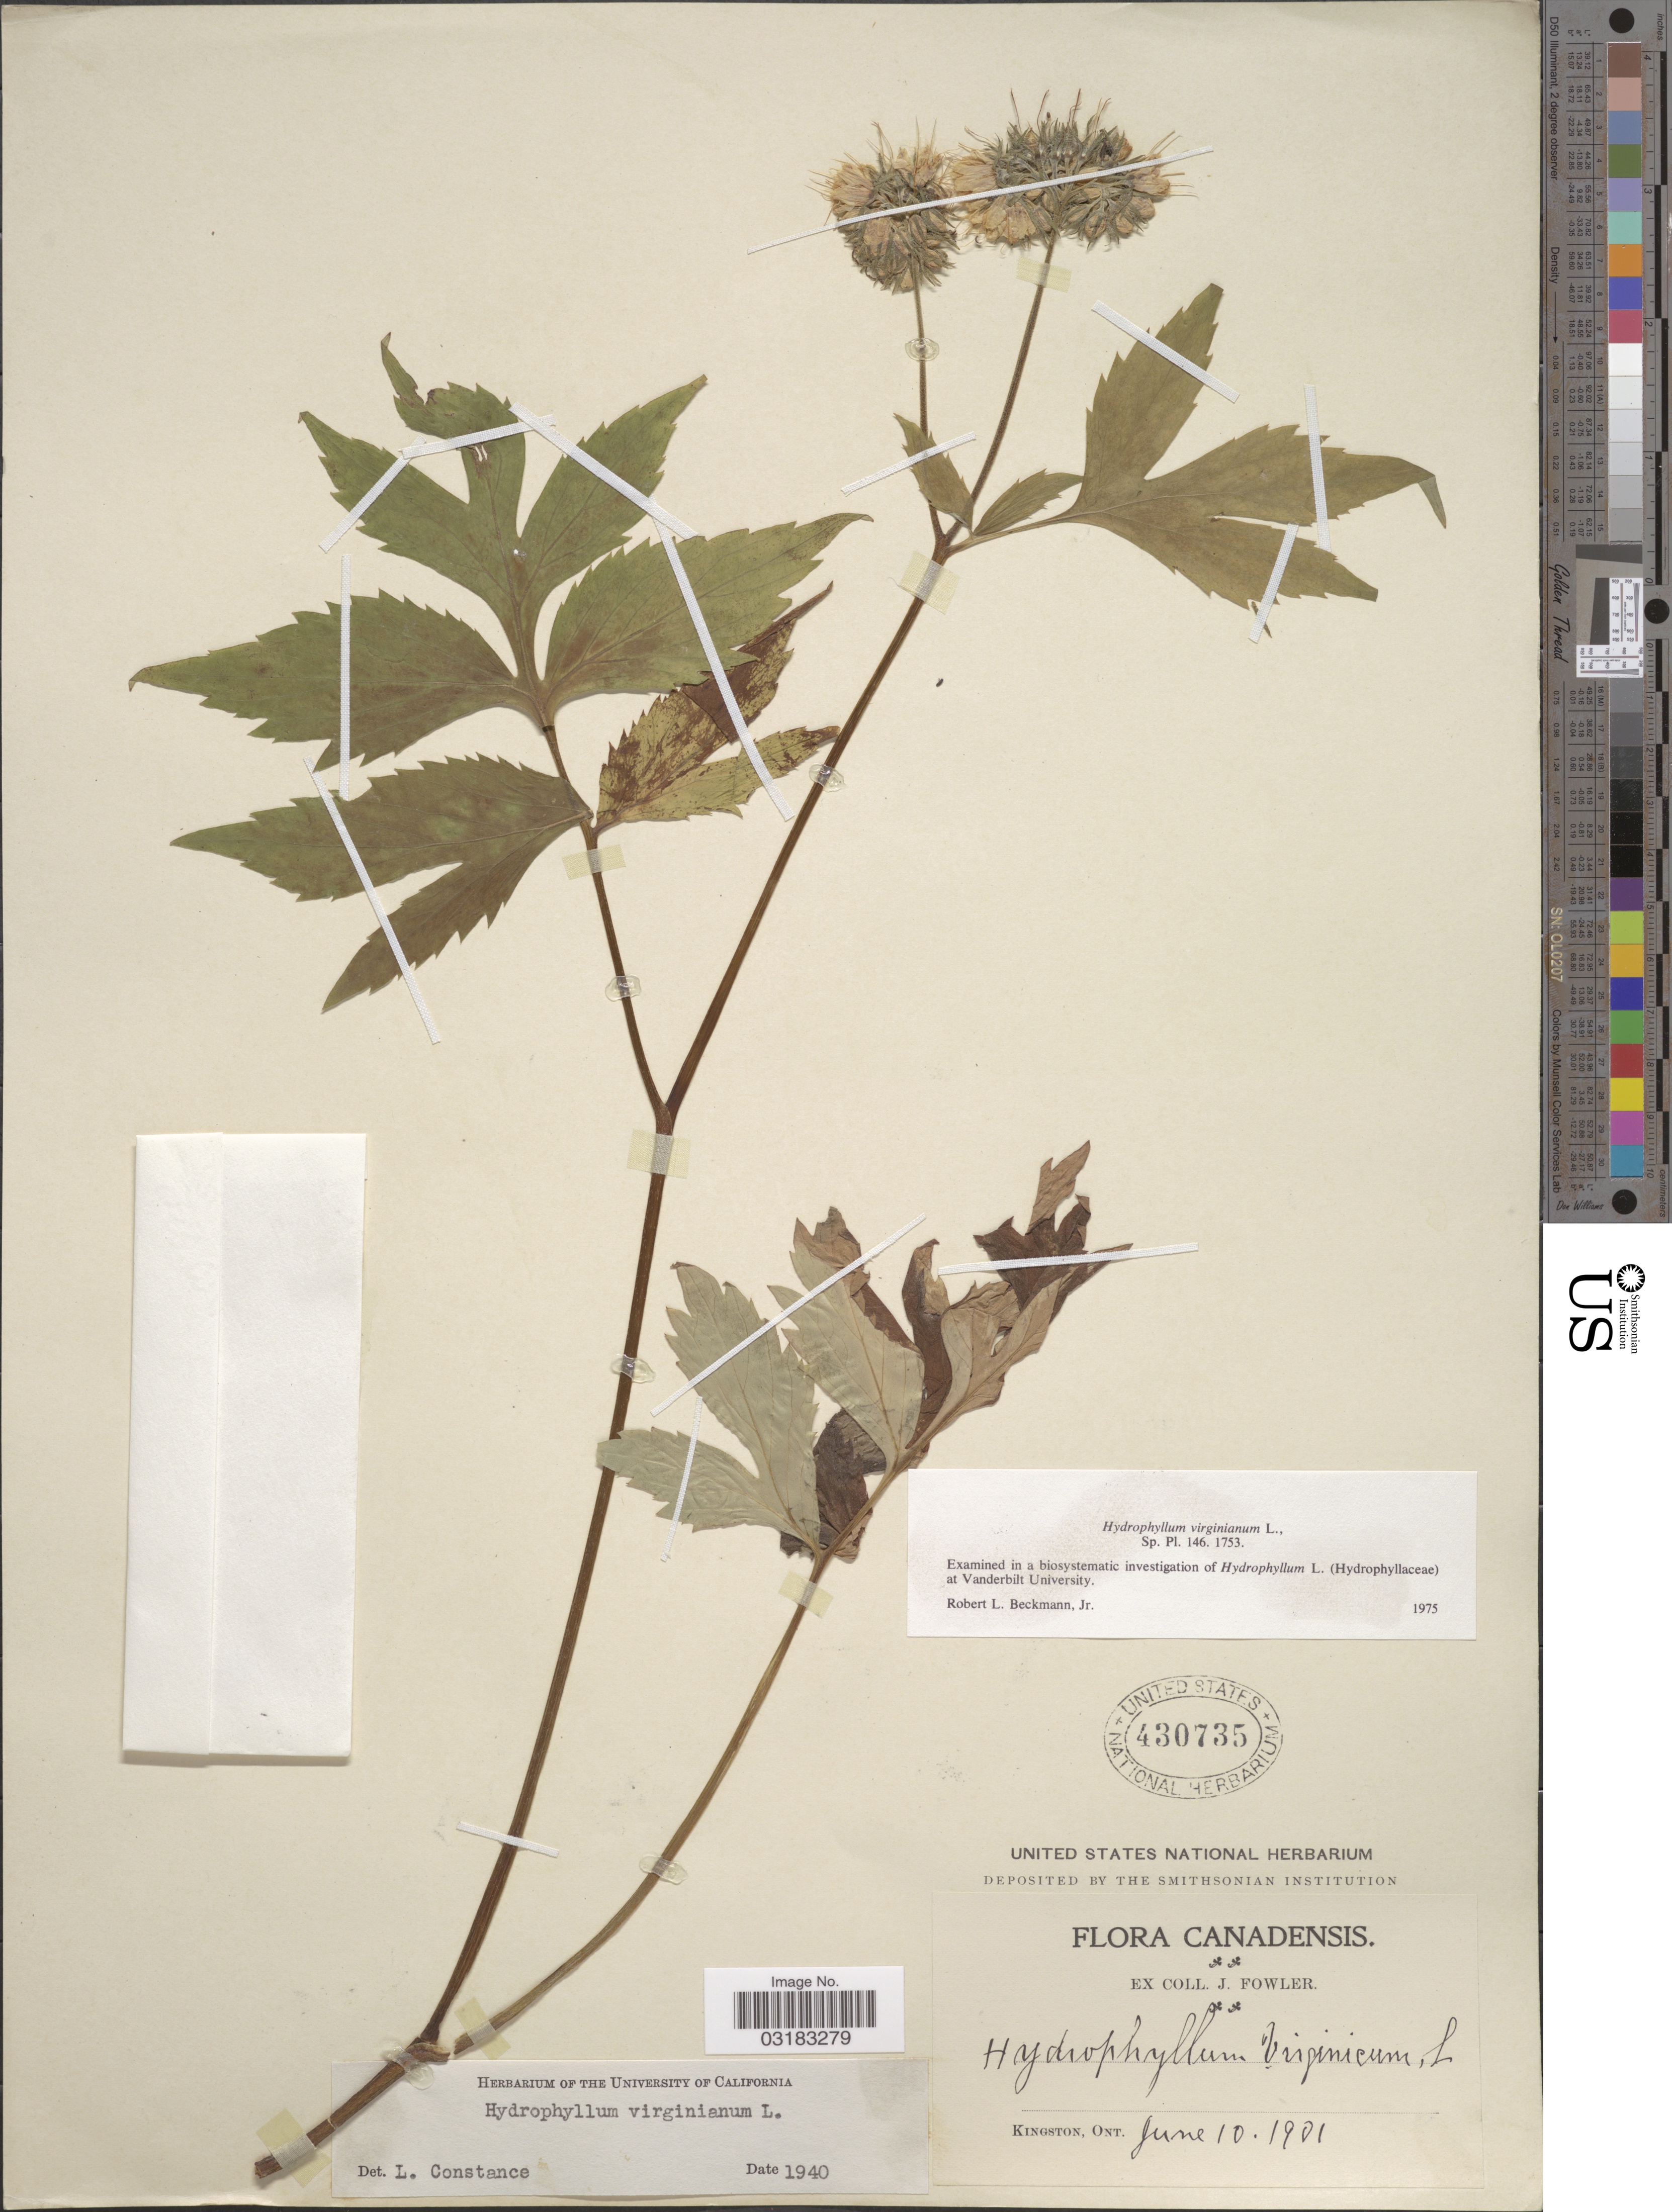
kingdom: Plantae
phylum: Tracheophyta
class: Magnoliopsida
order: Boraginales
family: Hydrophyllaceae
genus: Hydrophyllum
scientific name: Hydrophyllum virginianum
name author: L.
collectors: J. Fowler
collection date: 1901-06-10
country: Canada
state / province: Ontario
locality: Kingston.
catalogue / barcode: US 430735